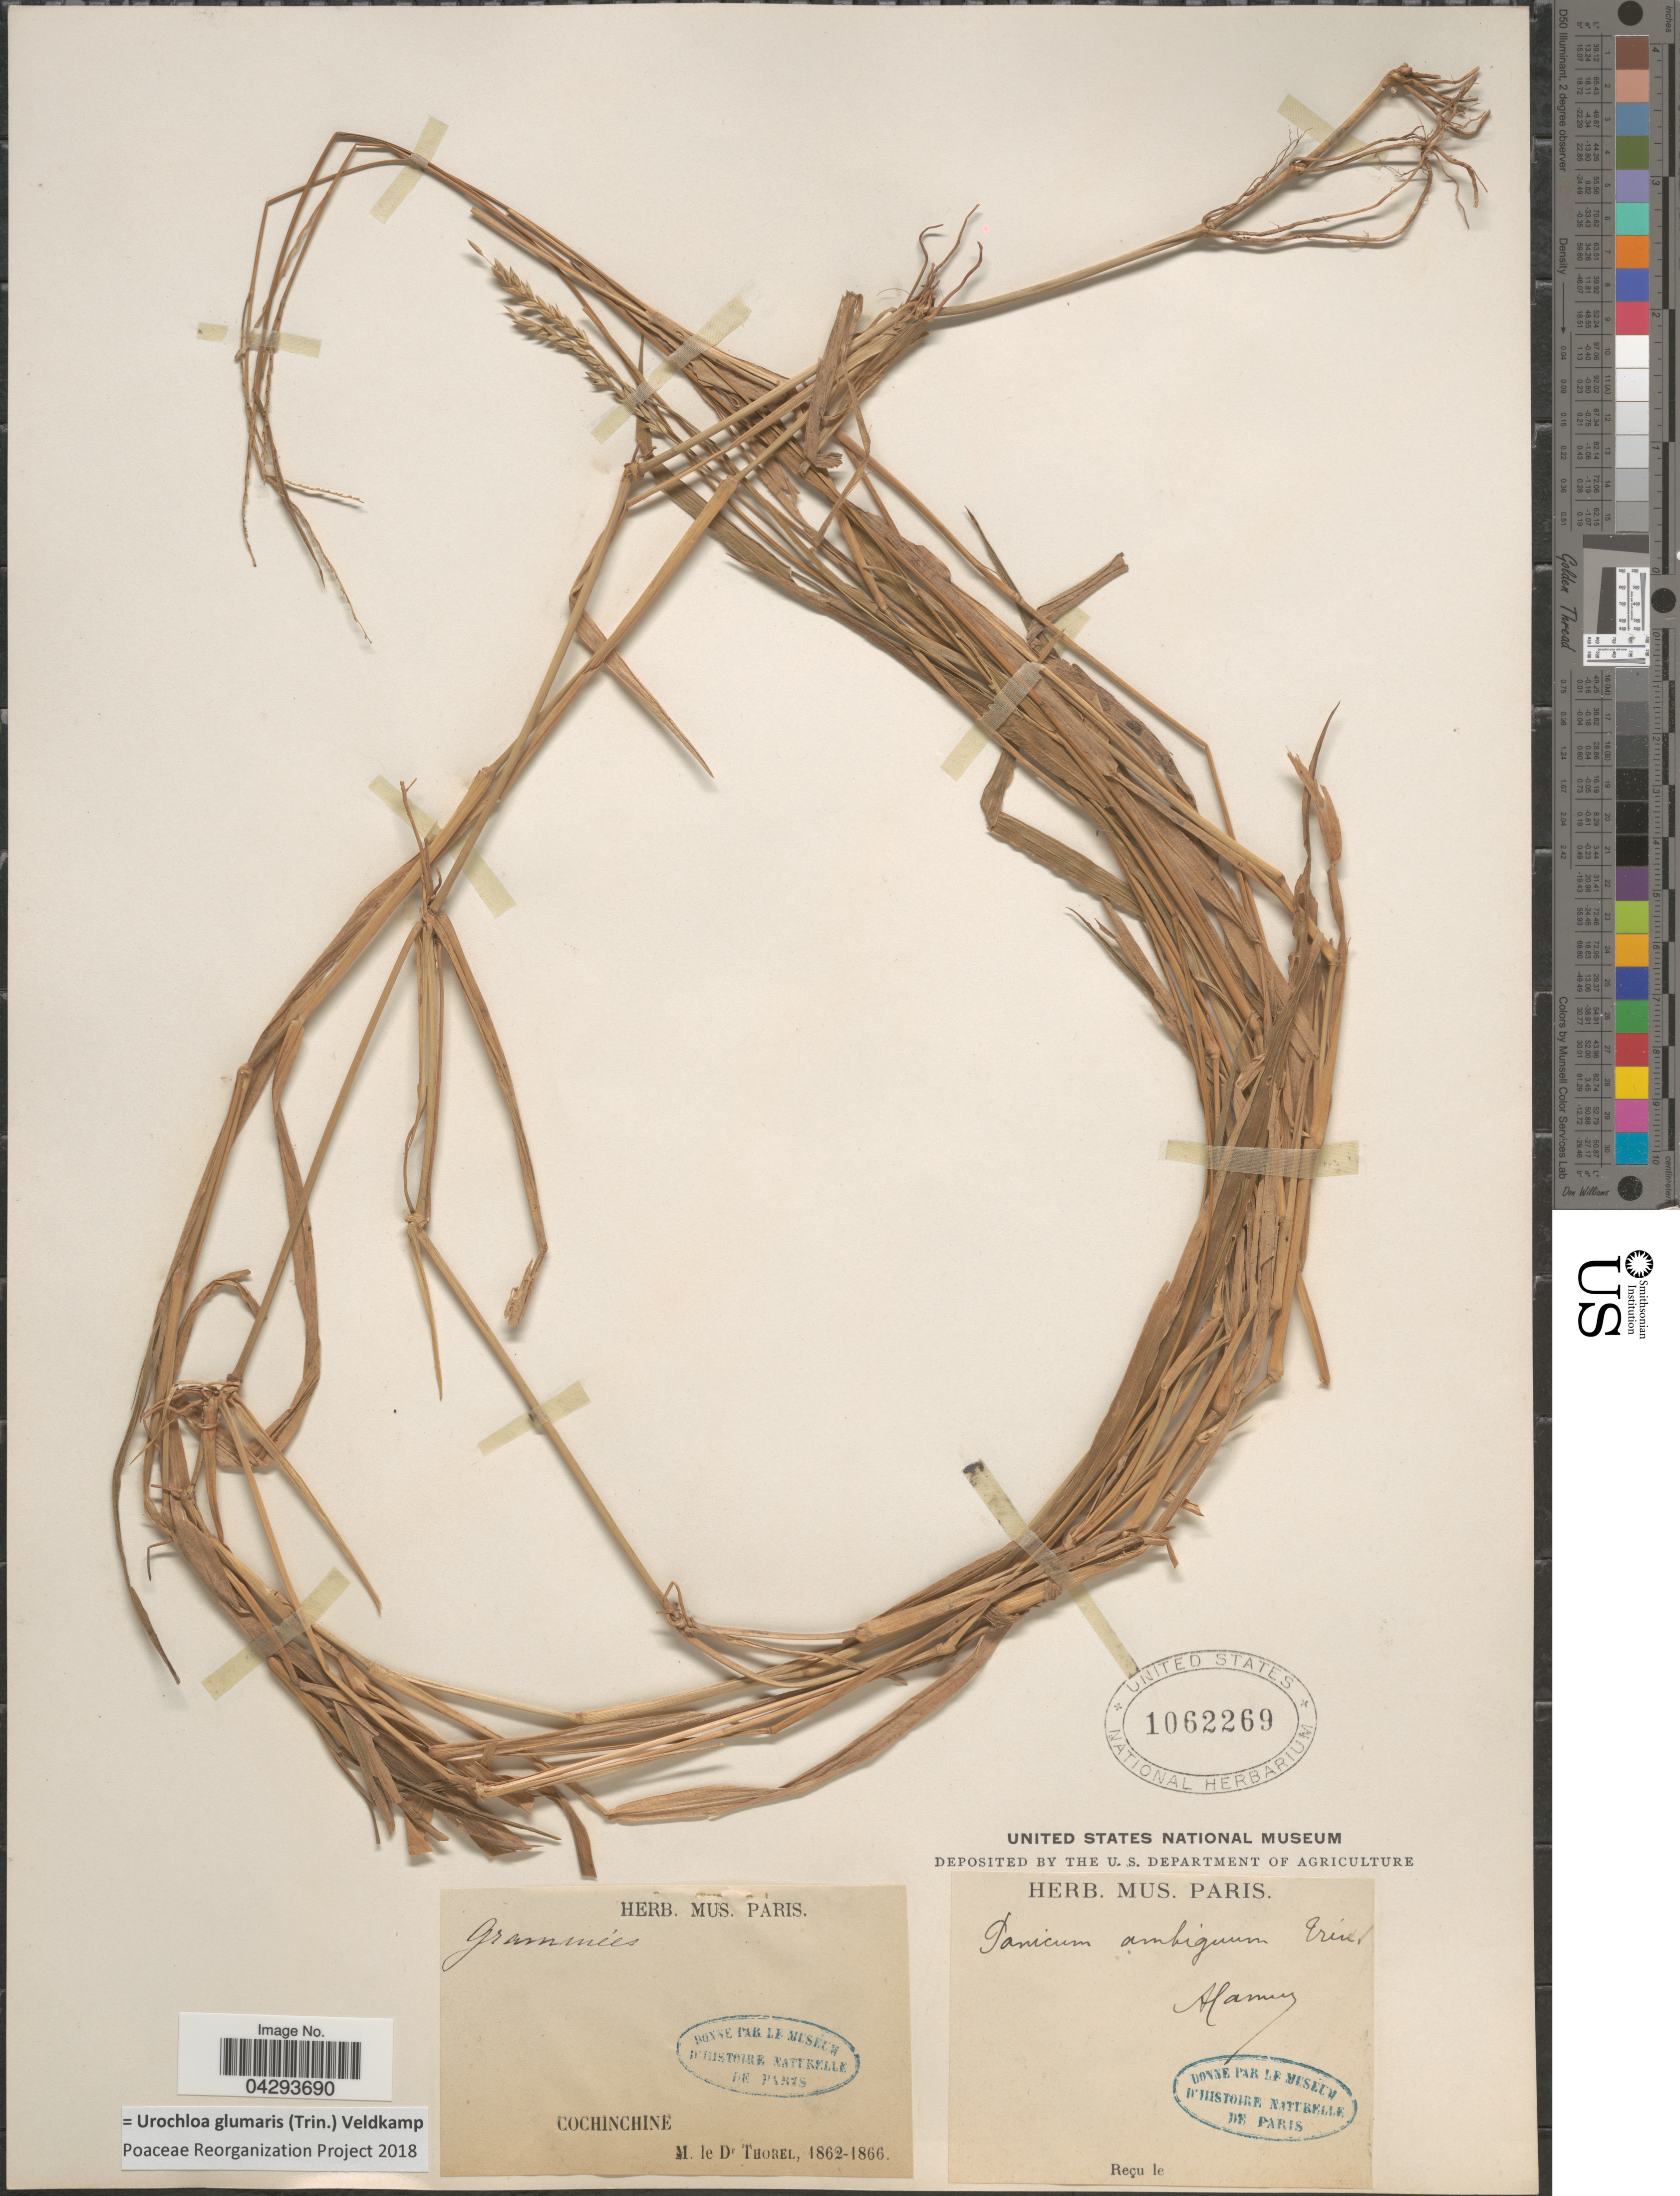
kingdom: Plantae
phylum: Tracheophyta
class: Liliopsida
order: Poales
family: Poaceae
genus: Urochloa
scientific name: Urochloa glumaris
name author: (Trin.) Veldkamp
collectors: Thorel, M. "M. [=Monsieur] Thorel" DO NOT USE (error for C. Thorel)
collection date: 1862/1866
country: Vietnam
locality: Cochinchine. Alamuz [interpreted].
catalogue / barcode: US 1062269